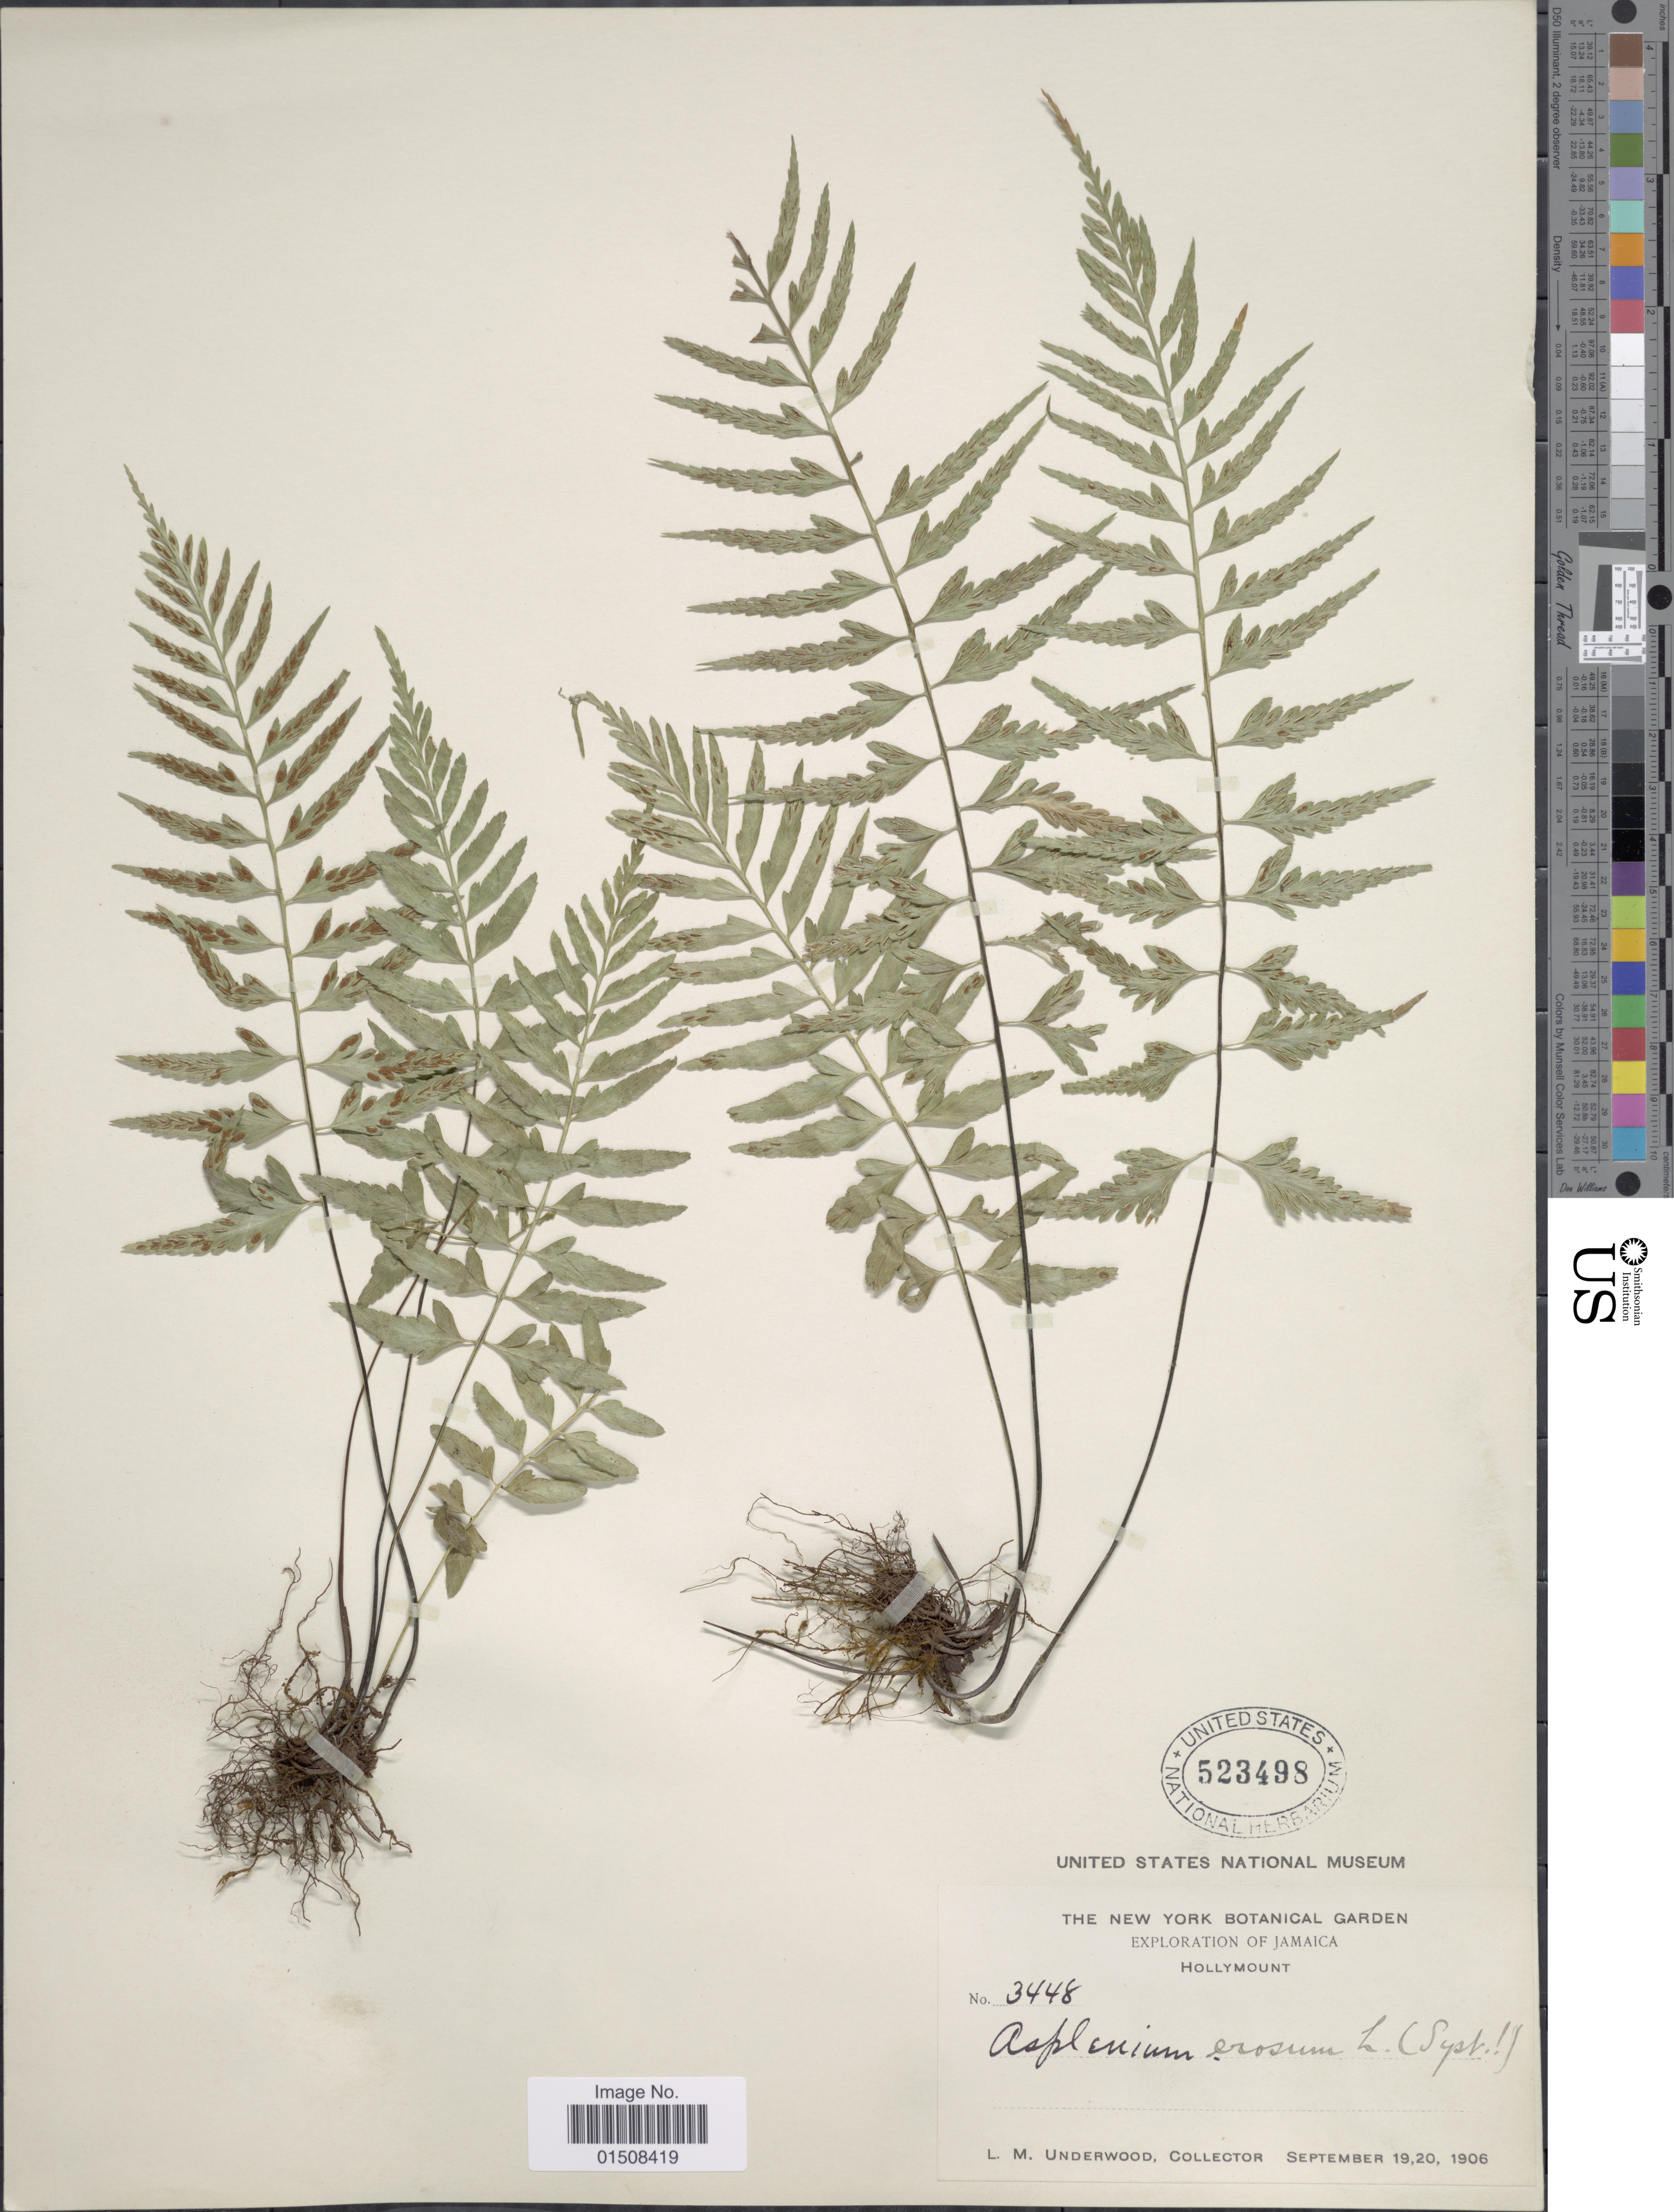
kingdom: Plantae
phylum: Tracheophyta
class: Polypodiopsida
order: Polypodiales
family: Aspleniaceae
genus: Asplenium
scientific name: Asplenium auritum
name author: Sw.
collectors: L. M. Underwood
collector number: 3448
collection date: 1906-09-19/1906-09-20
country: Jamaica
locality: Exploration of Jamaica, Hollymount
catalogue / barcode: US 523498